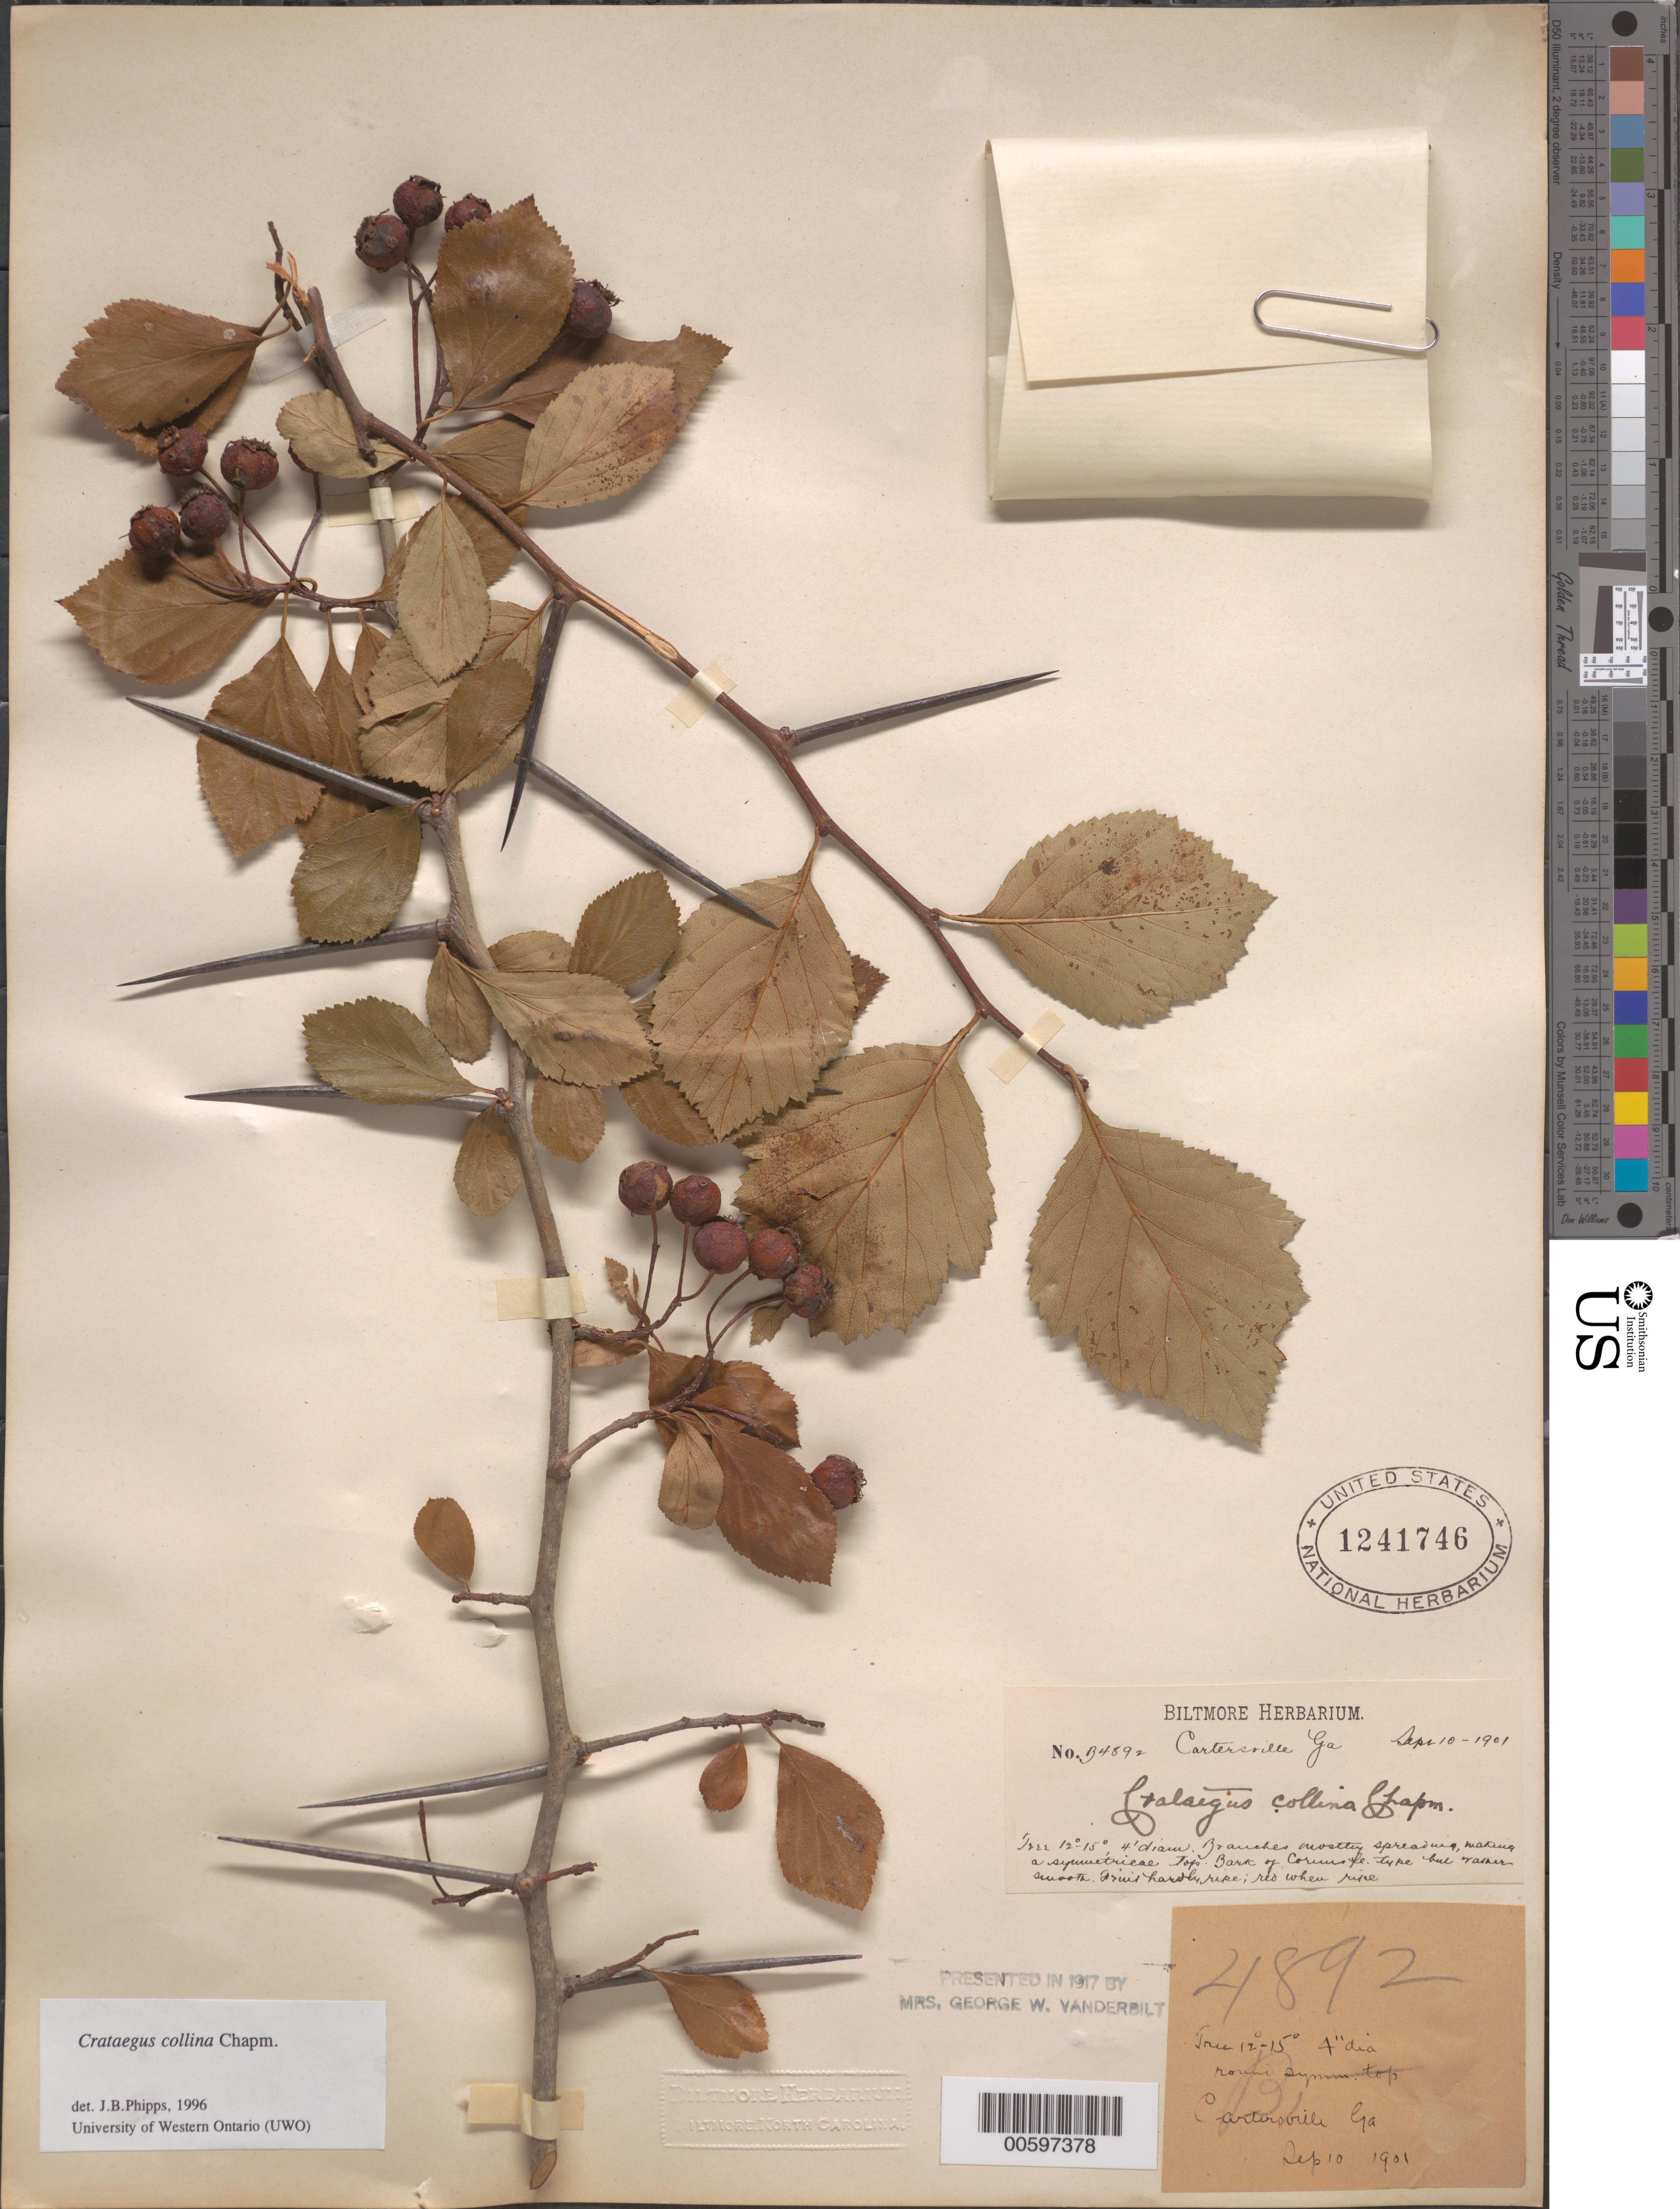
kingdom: Plantae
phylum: Tracheophyta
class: Magnoliopsida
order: Rosales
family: Rosaceae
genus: Crataegus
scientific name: Crataegus collina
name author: Chapm.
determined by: Phipps, James B., (UWO), University of Western Ontario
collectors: ex herb. Biltmore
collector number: B4892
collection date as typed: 10 Sep 1901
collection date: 1901-09-10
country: United States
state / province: Georgia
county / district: Bartow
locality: Cartersville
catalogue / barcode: US 1241746